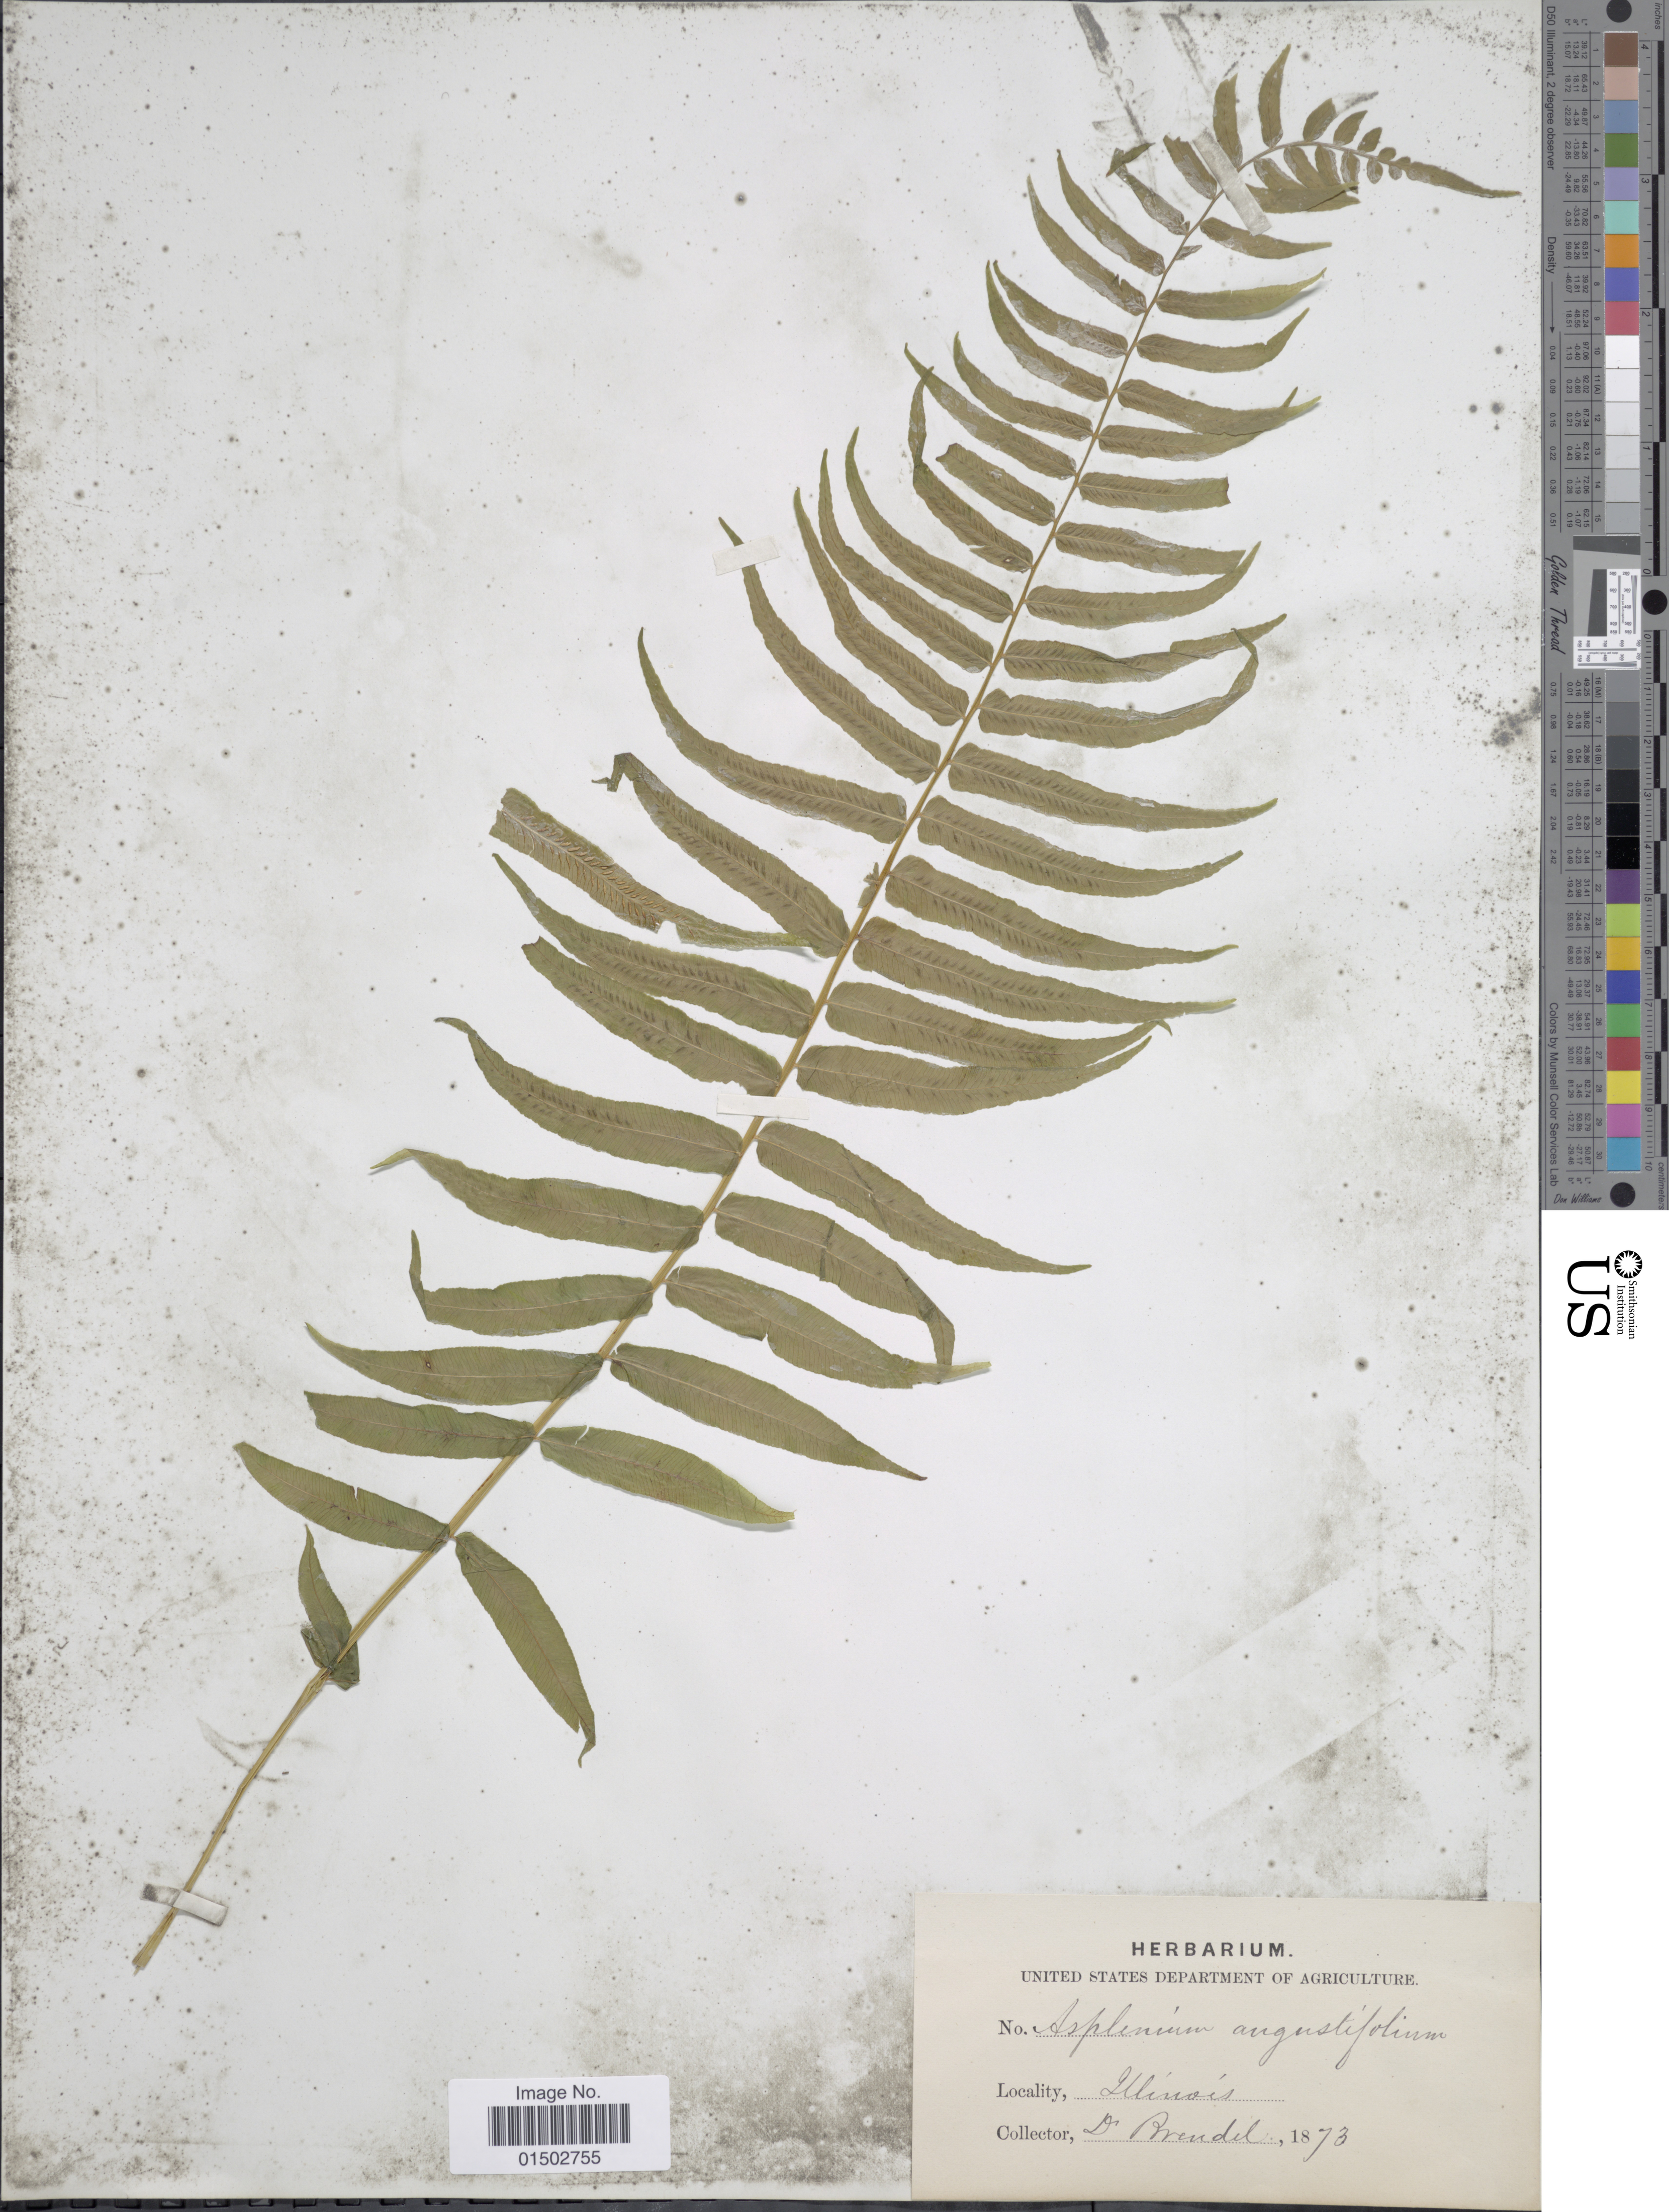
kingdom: Plantae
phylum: Tracheophyta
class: Polypodiopsida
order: Polypodiales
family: Diplaziopsidaceae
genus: Homalosorus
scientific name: Homalosorus pycnocarpos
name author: (Spreng.) Pic. Serm.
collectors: E. C. Leonard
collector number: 2690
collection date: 1924-05-31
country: United States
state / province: Illinois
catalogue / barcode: US 2164344